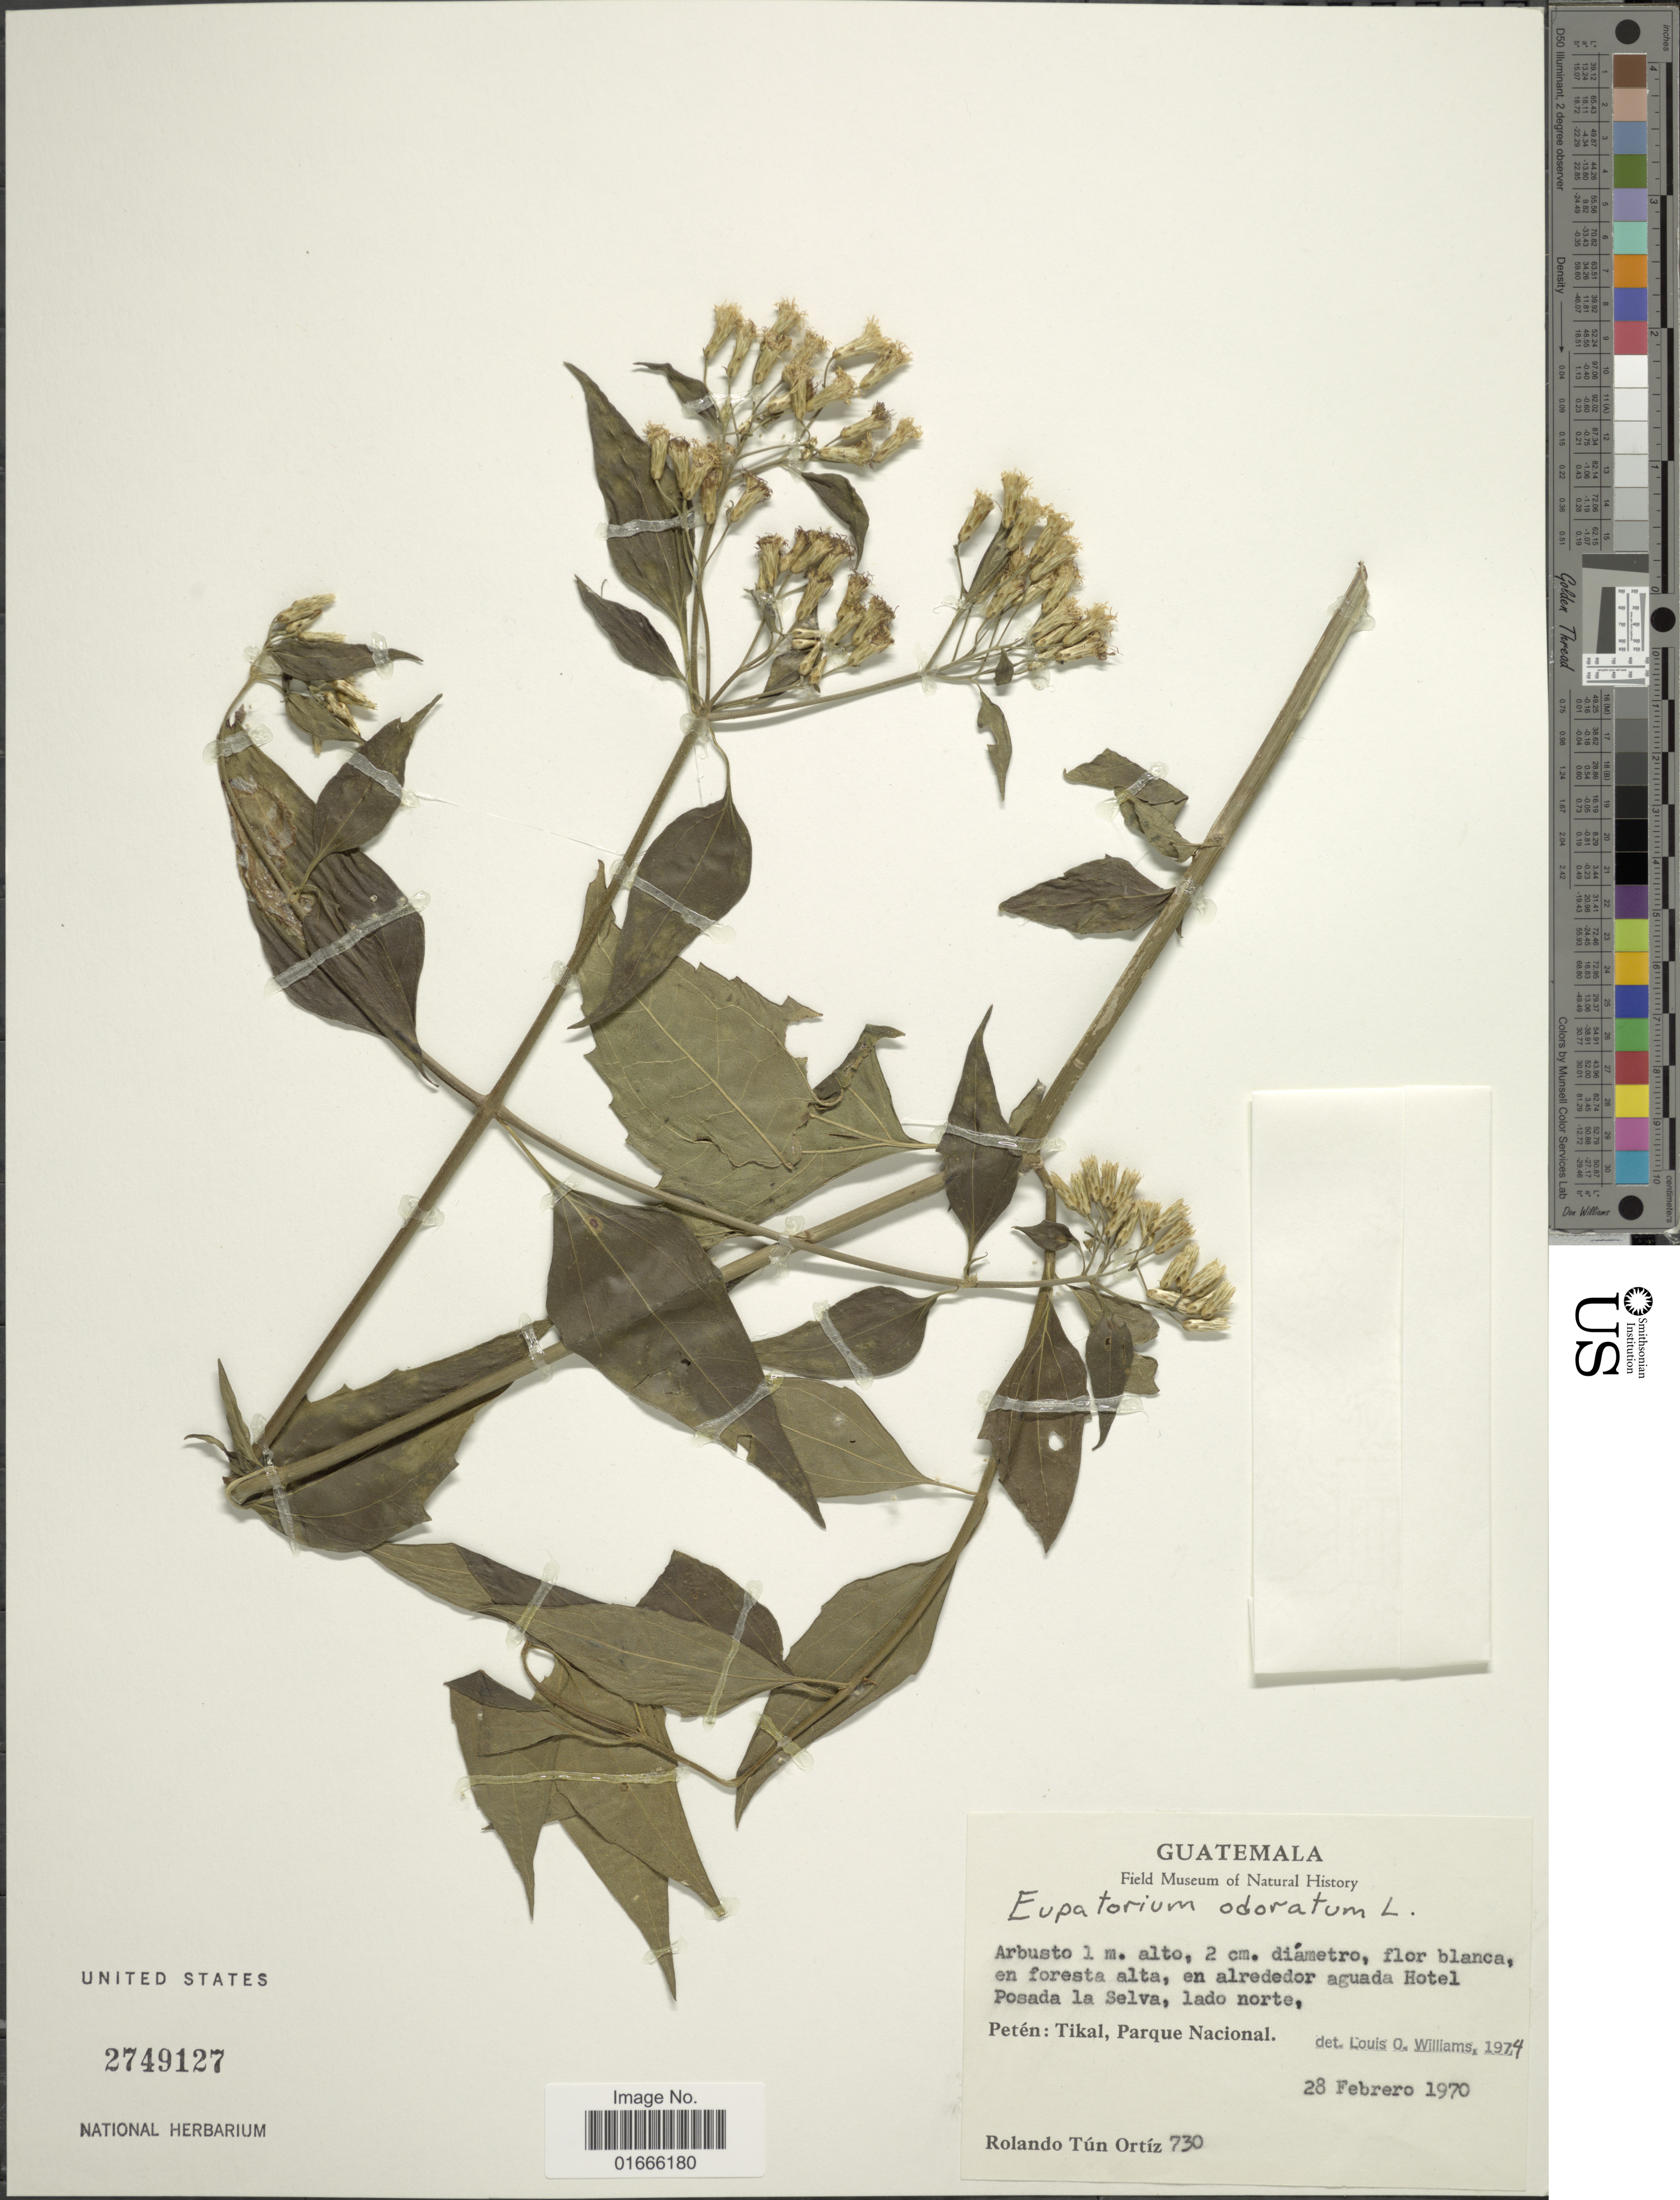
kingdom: Plantae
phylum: Tracheophyta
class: Magnoliopsida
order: Asterales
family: Asteraceae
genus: Chromolaena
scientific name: Chromolaena odorata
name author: (L.) R.M. King & H. Rob.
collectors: R. Tún Ortíz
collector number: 730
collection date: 1970-02-28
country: Guatemala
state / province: El Petén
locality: En alrededor aguanda Hotel Posada la Selva, lado norte, Peten: Tikal, Parque Nacional.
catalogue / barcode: US 2749127